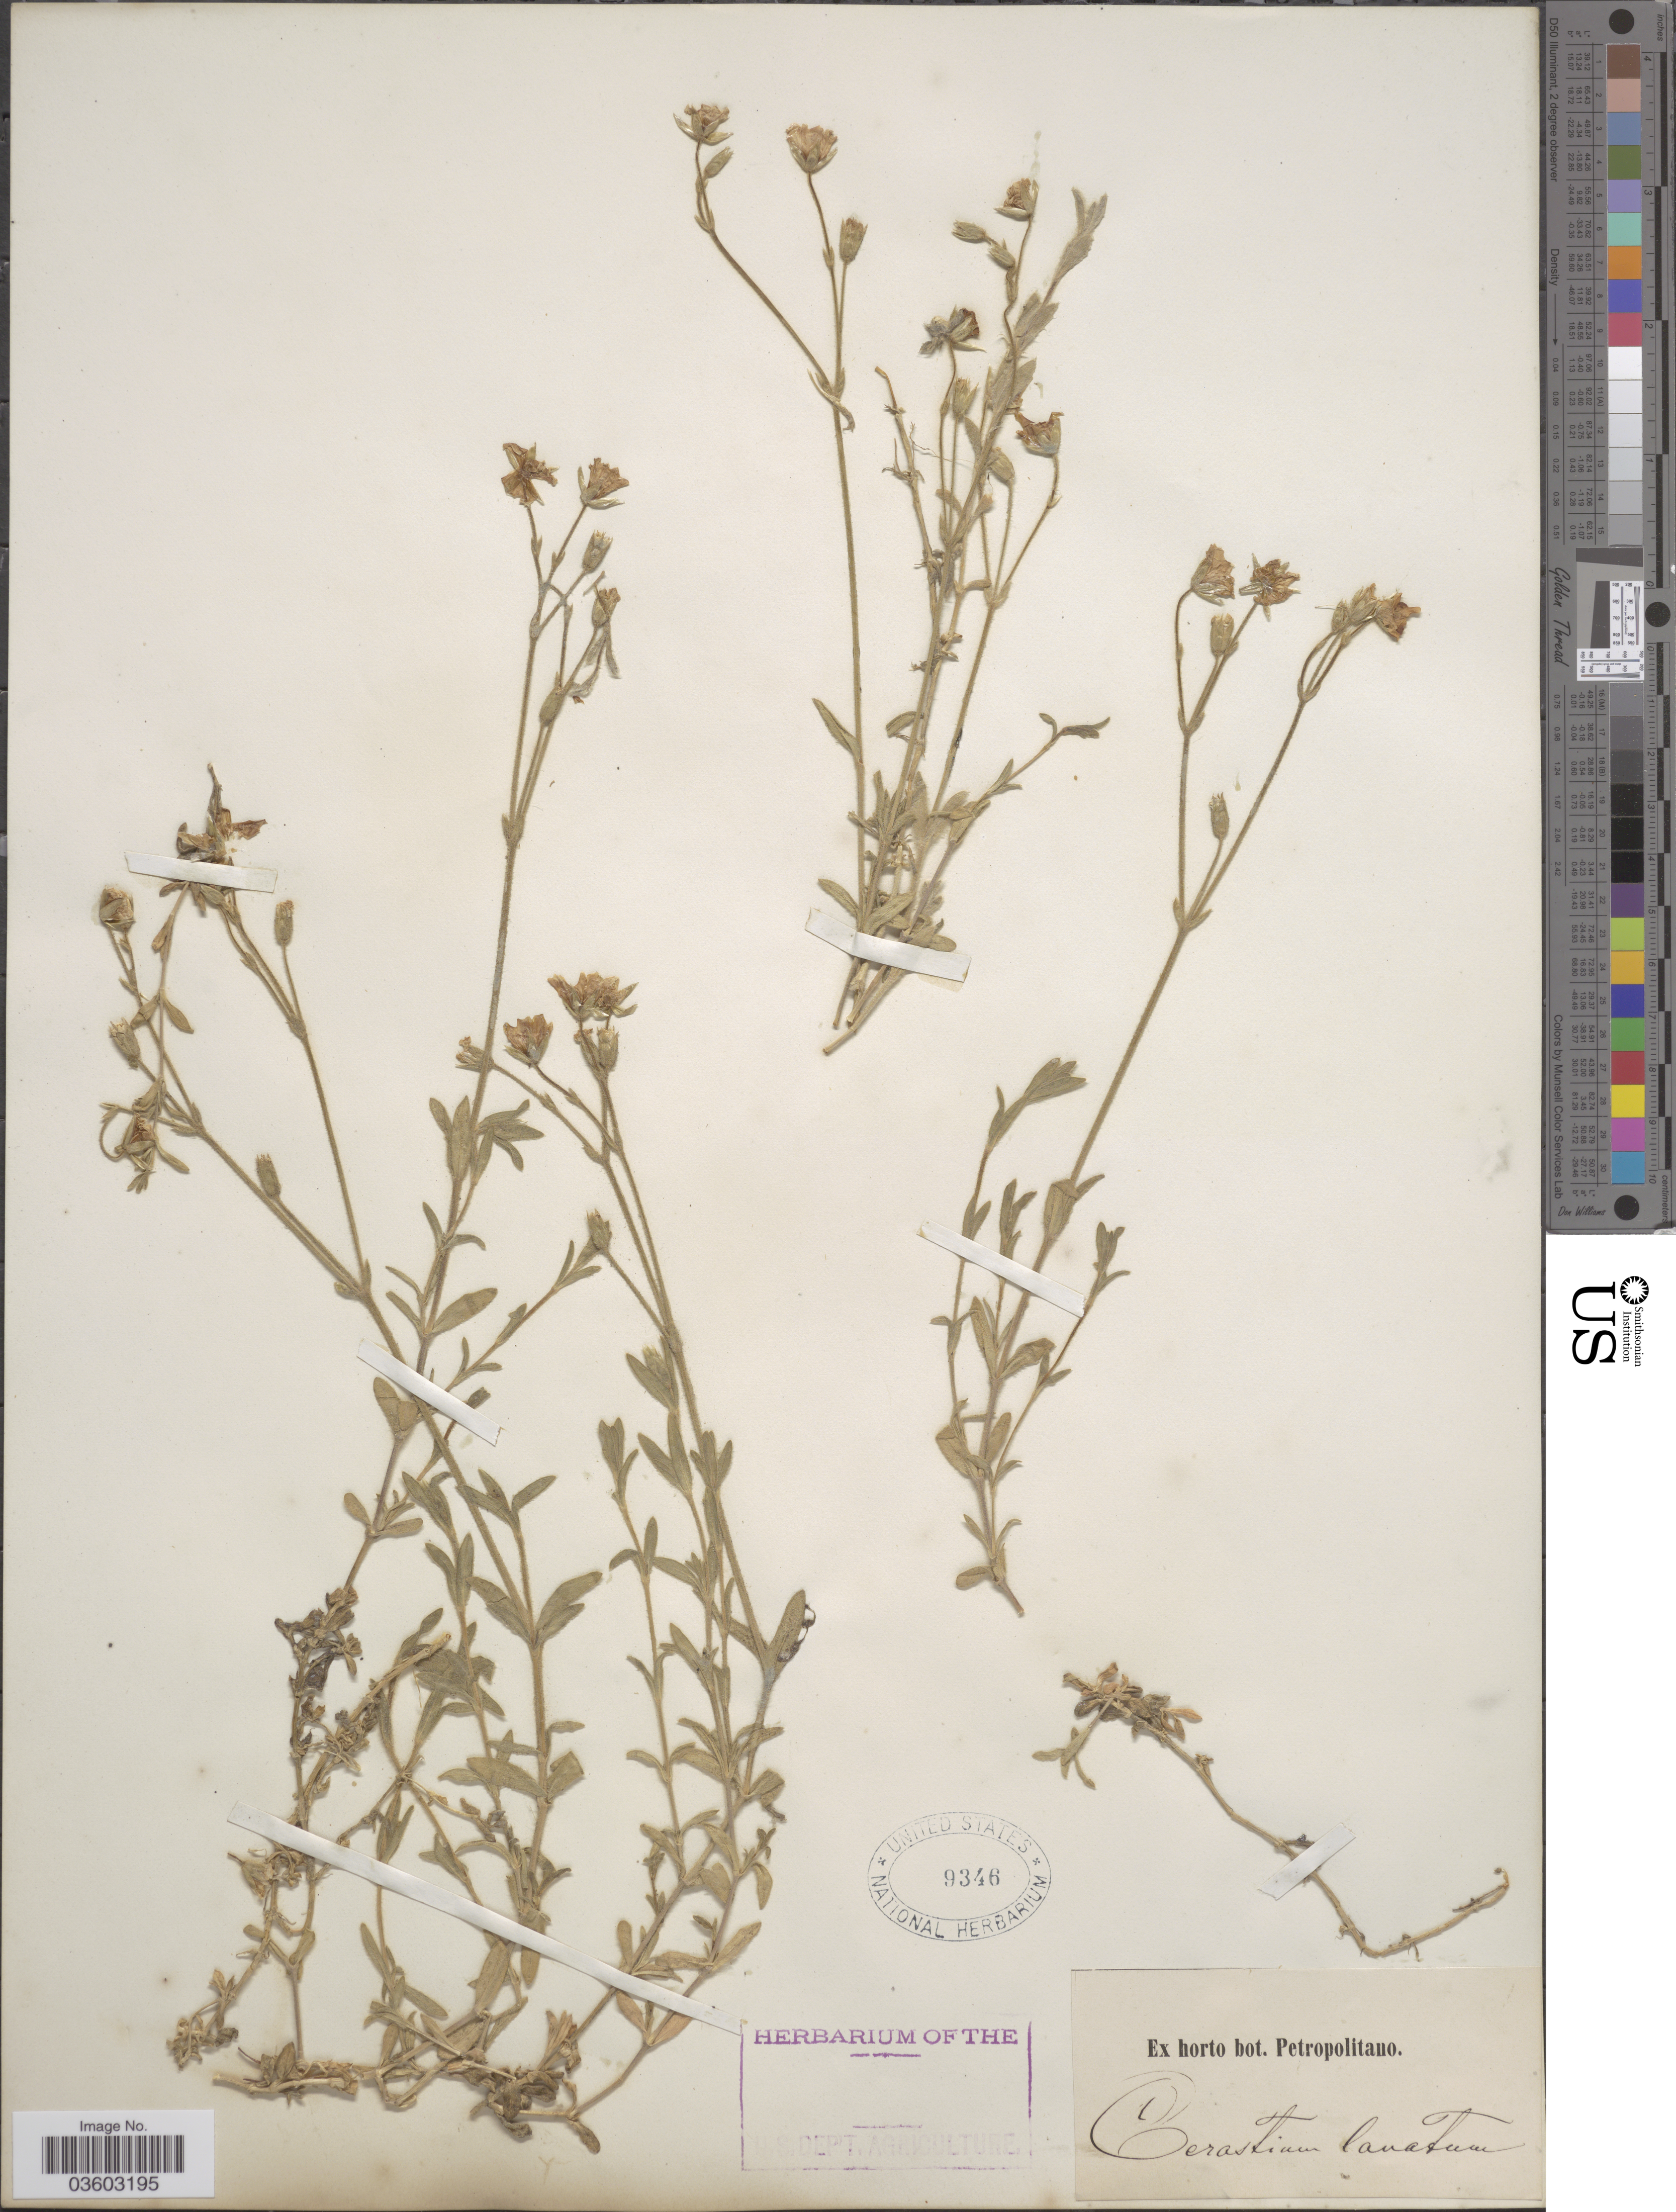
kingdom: Plantae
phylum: Tracheophyta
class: Magnoliopsida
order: Caryophyllales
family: Caryophyllaceae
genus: Cerastium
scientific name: Cerastium lanatum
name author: Lam.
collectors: ex Horto Bot. Petropolitano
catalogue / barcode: US 9346